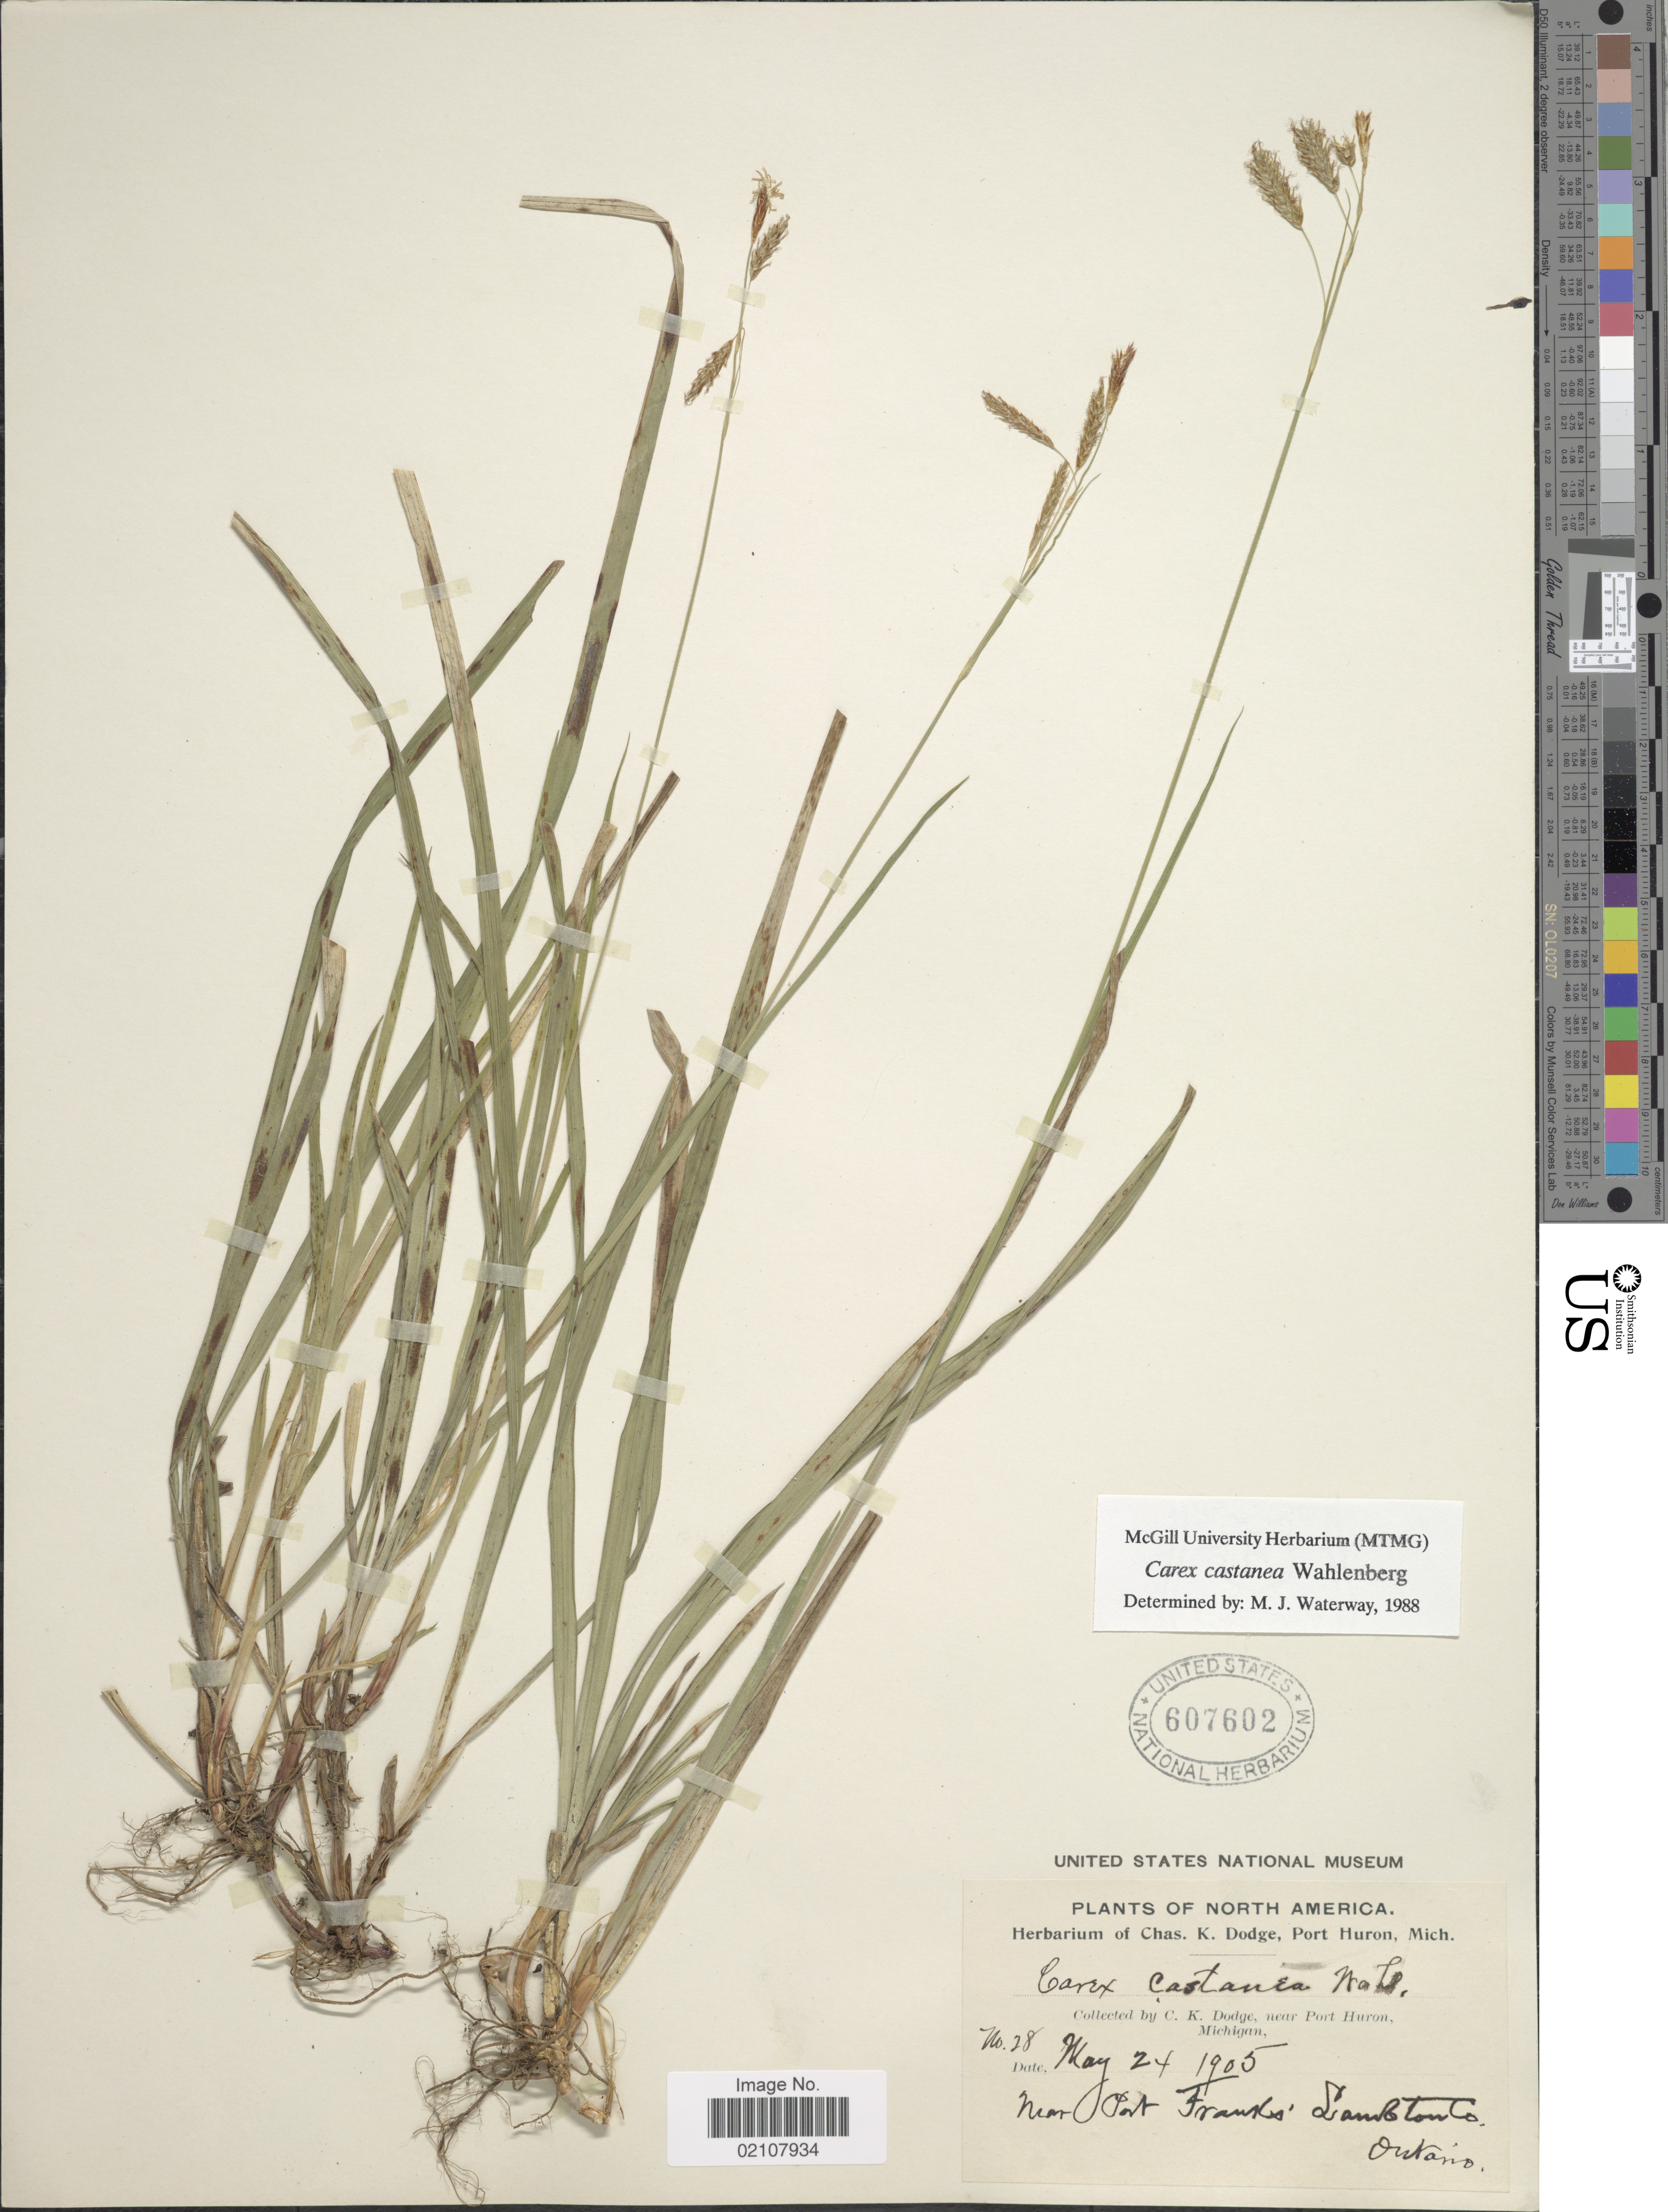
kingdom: Plantae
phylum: Tracheophyta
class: Liliopsida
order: Poales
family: Cyperaceae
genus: Carex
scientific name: Carex castanea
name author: Wahlenb.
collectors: C. Dodge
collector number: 28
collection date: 1905-05-24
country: Canada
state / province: Ontario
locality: Near Port Huron, Near Port Frank's Lambton Co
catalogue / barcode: US 607602